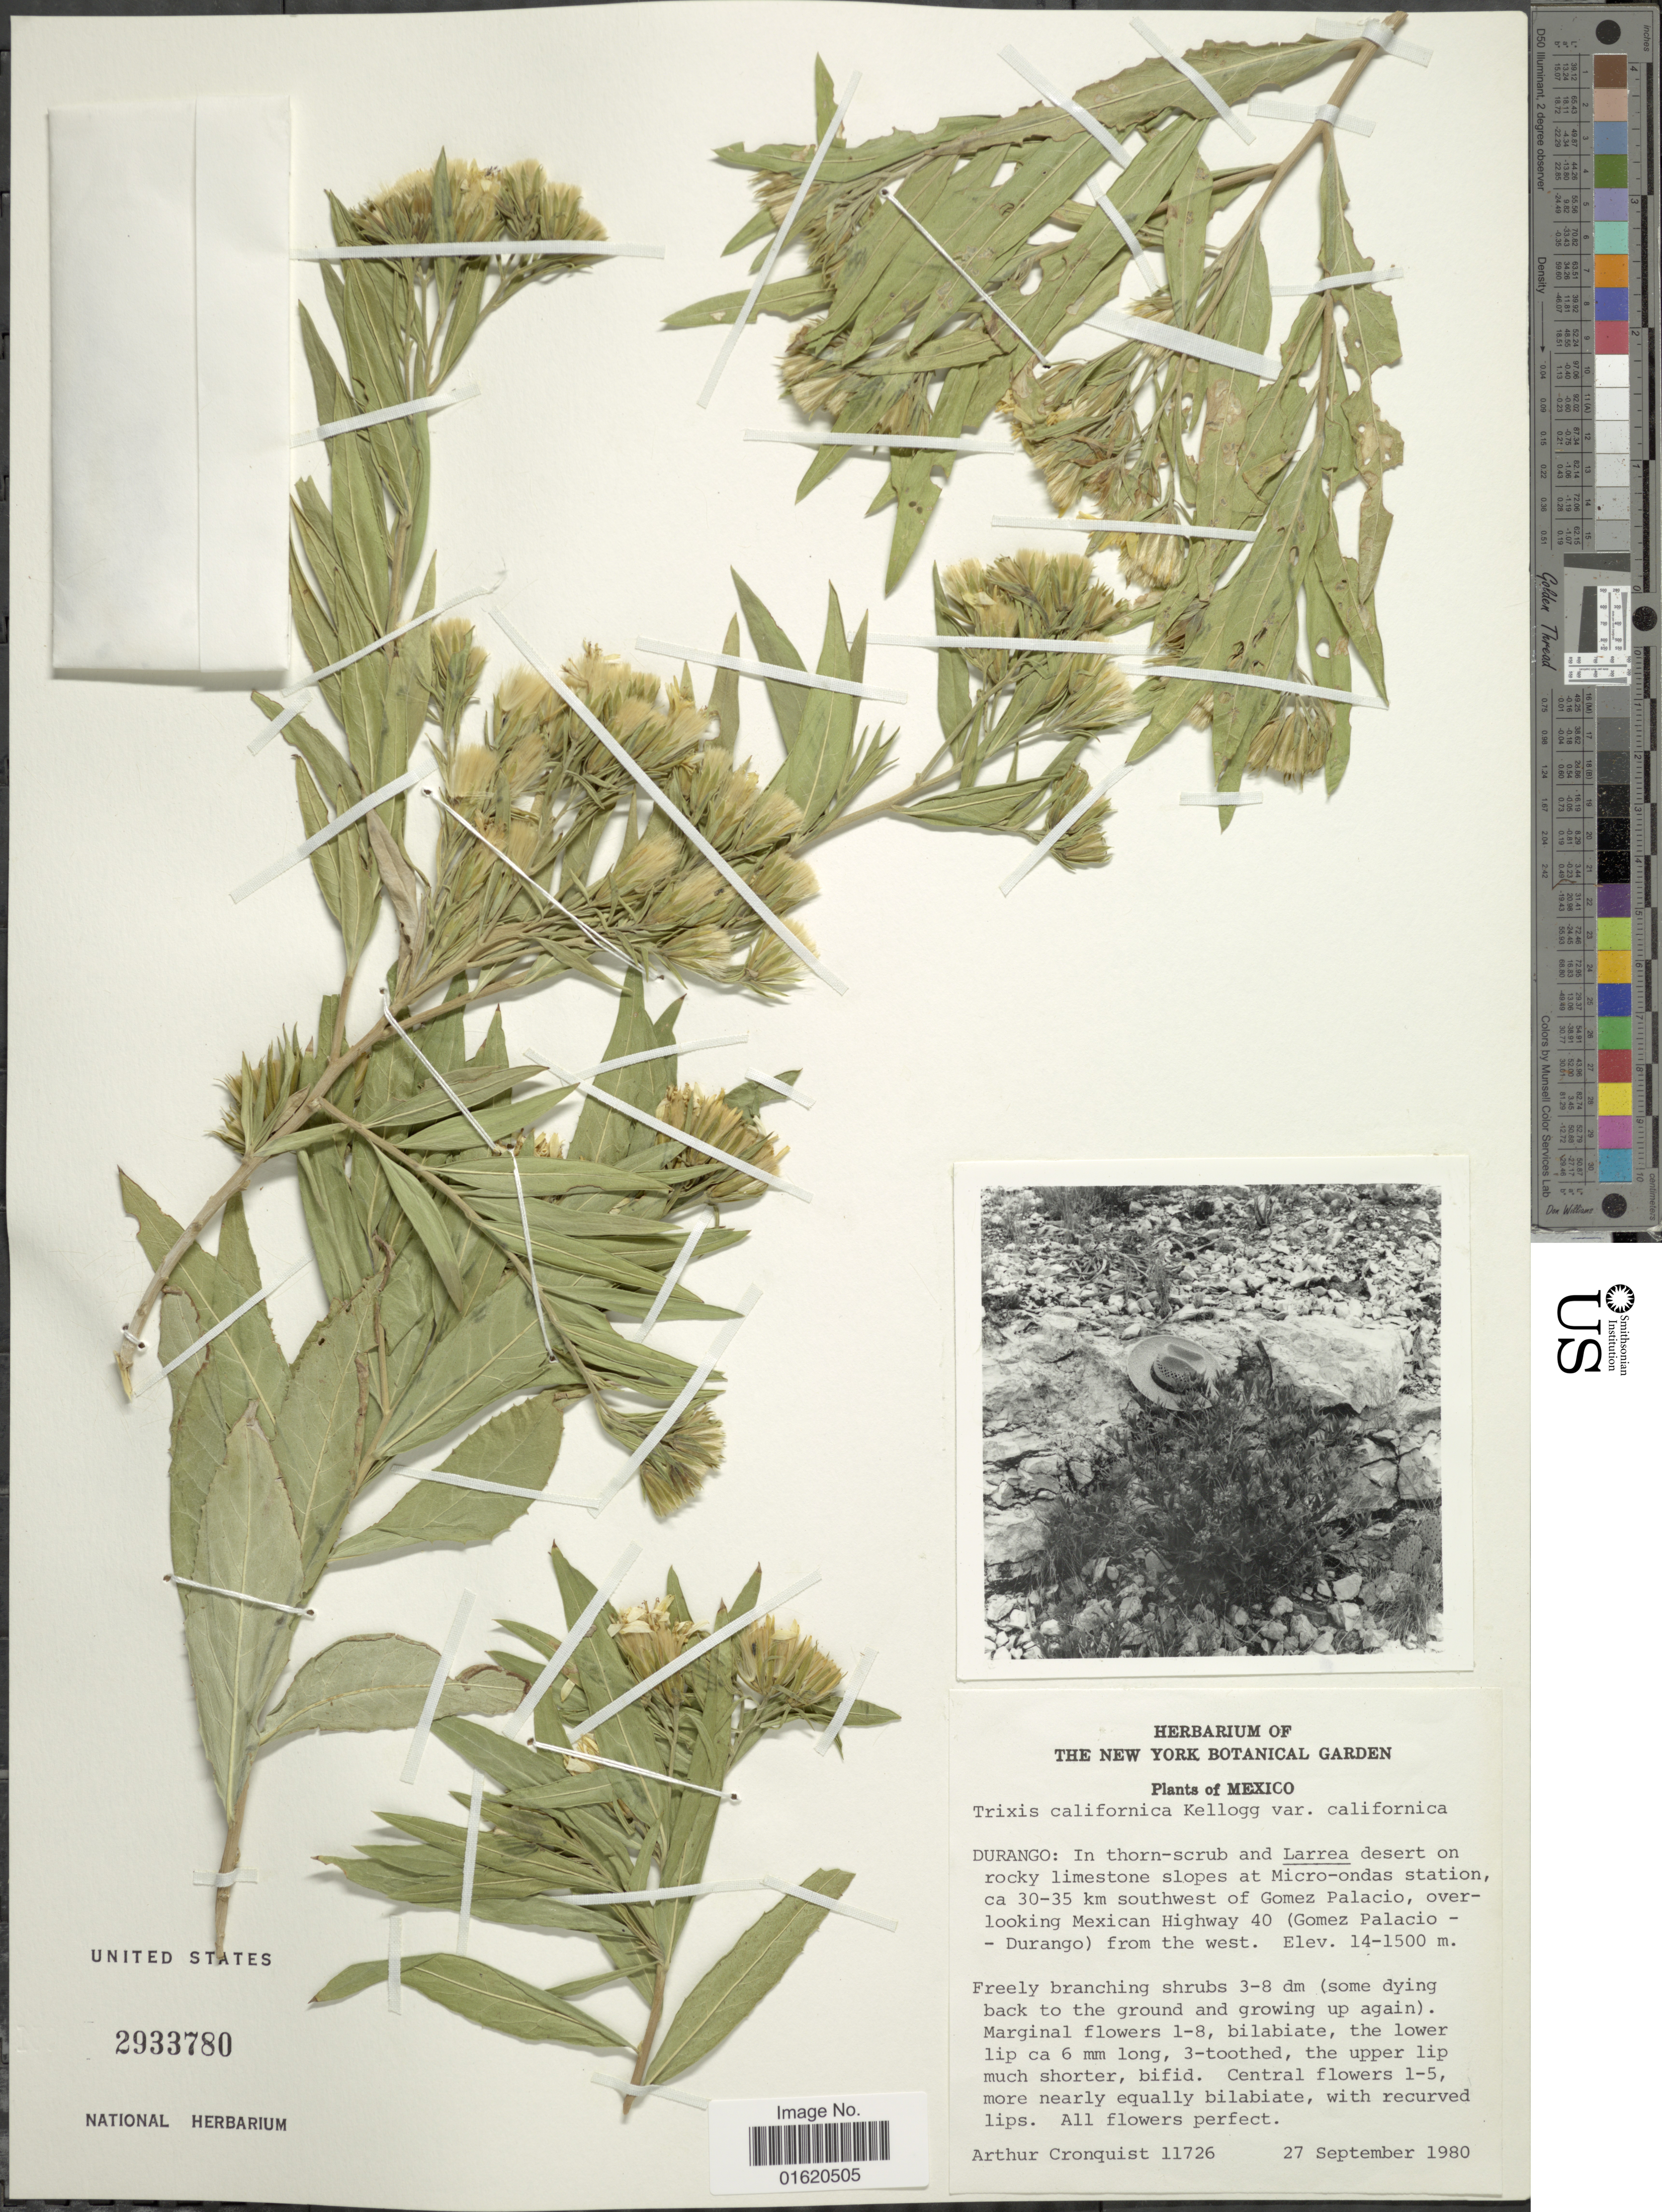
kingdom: Plantae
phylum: Tracheophyta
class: Magnoliopsida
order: Asterales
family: Asteraceae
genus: Trixis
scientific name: Trixis californica var. californica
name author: Kellogg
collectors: A. J. Cronquist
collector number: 11726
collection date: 1980-09-27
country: Mexico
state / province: Durango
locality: In thorn-scrub and Larrea desert on rocky limestone slopes at Micr-ondas station, ca. 30-35 km southwest of Gomez Palacio, over-looking Mexican Highway 40 (Gomez Palacio-Durango) from the west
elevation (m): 1400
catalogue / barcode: US 2933780